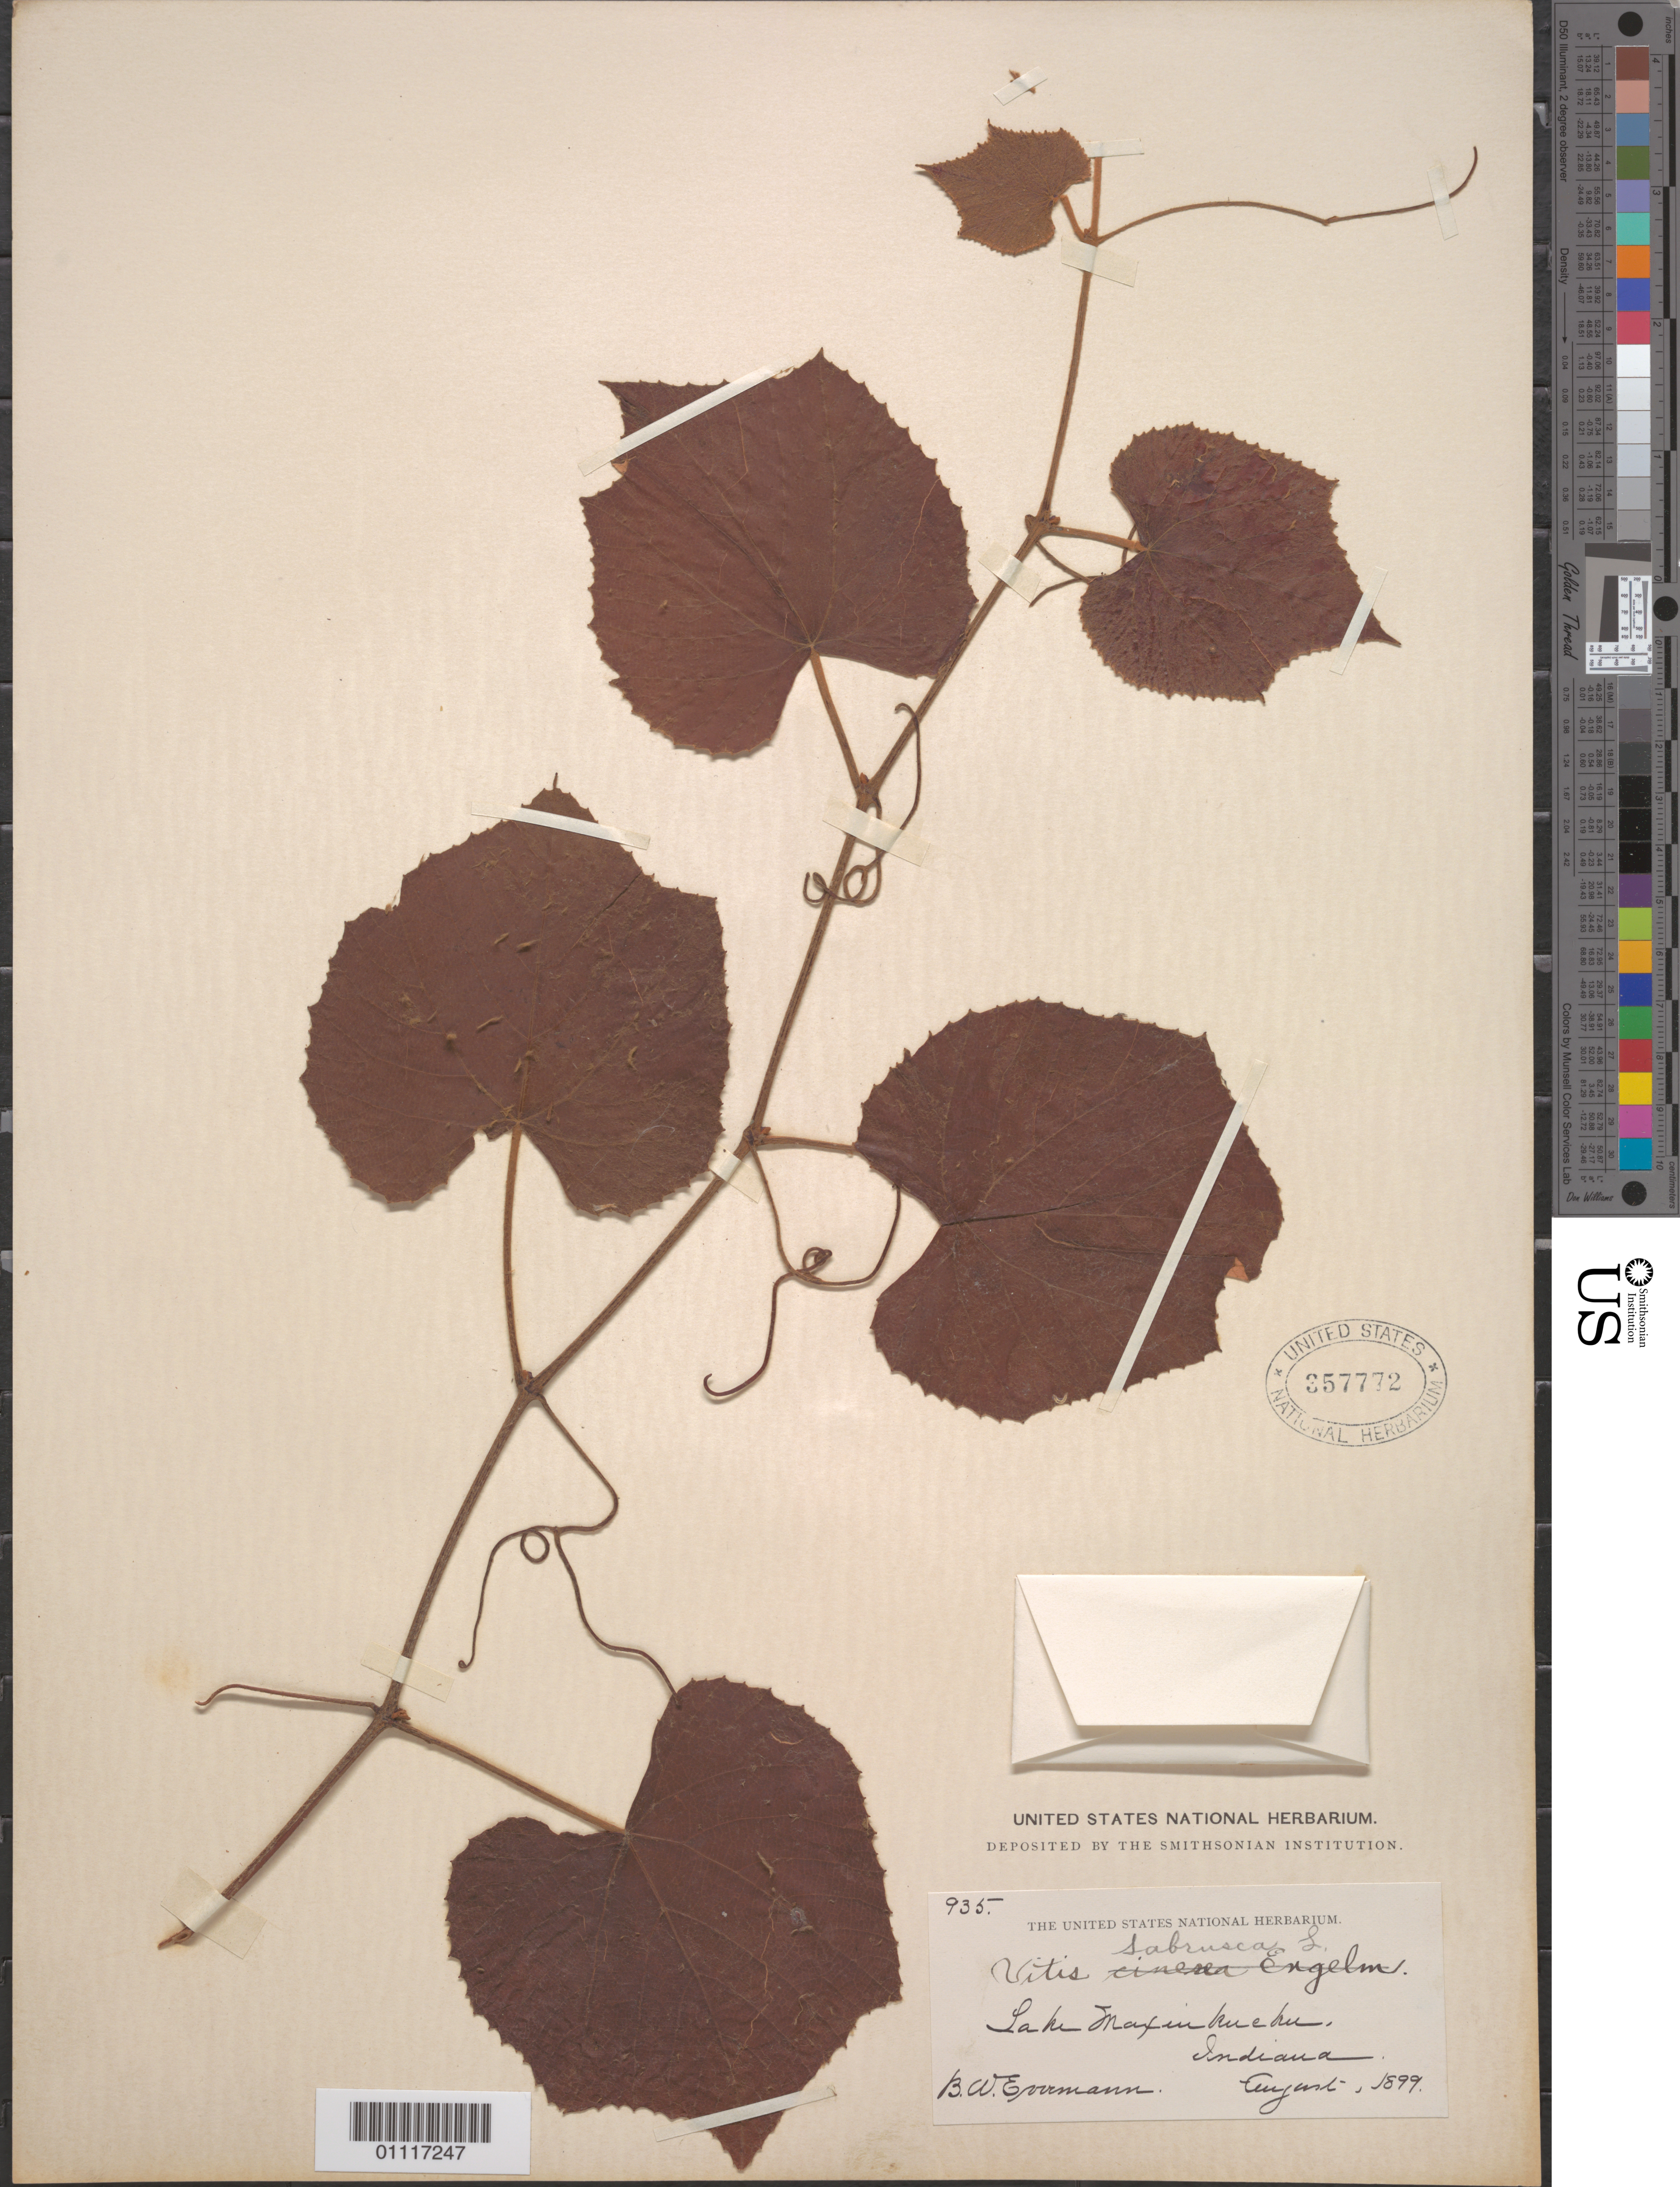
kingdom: Plantae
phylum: Tracheophyta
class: Magnoliopsida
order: Vitales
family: Vitaceae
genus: Vitis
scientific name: Vitis labrusca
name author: L.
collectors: B. W. Evermann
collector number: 935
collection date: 1899-08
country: United States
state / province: Indiana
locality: Lake Maxinkuckee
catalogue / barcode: US 357772